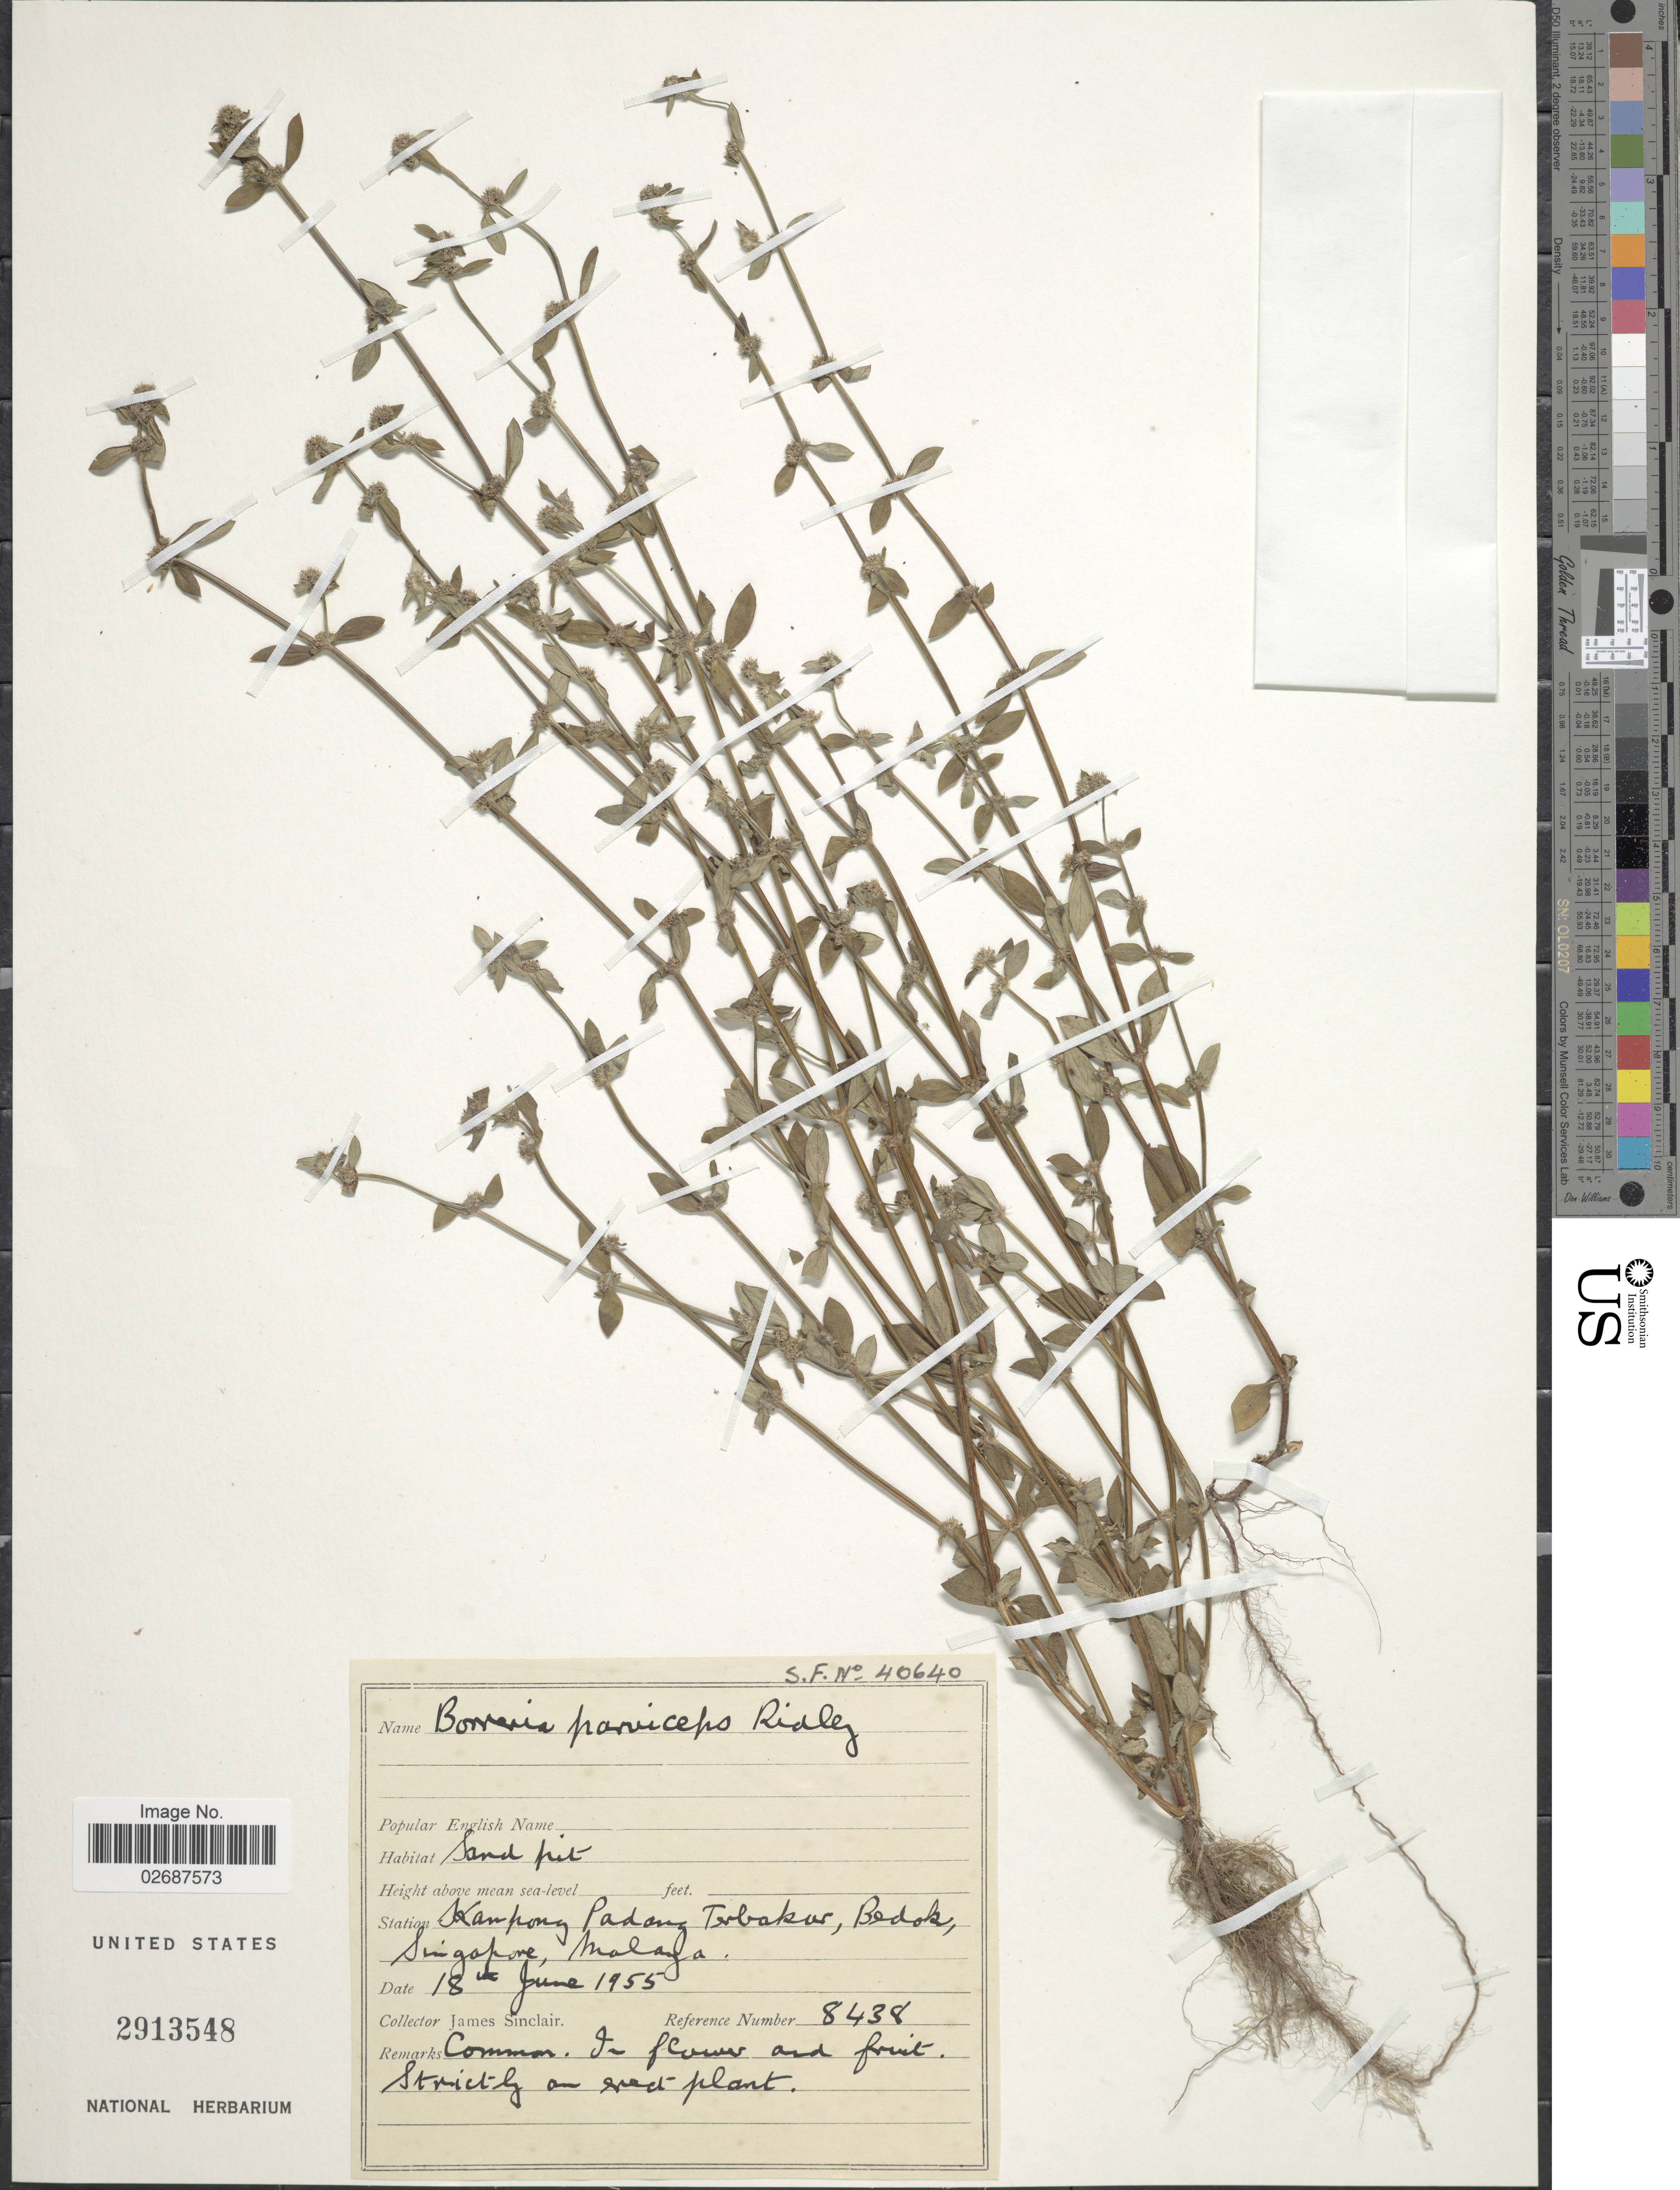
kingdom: Plantae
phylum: Tracheophyta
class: Magnoliopsida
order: Gentianales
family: Rubiaceae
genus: Borreria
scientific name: Borreria parviceps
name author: Ridl.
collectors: J. Sinclair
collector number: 8438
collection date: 1955-06-18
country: Singapore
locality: Sand pit, Kampong Padang Terbakar, Bedok, Singapore, Malaya.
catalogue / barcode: US 2913548